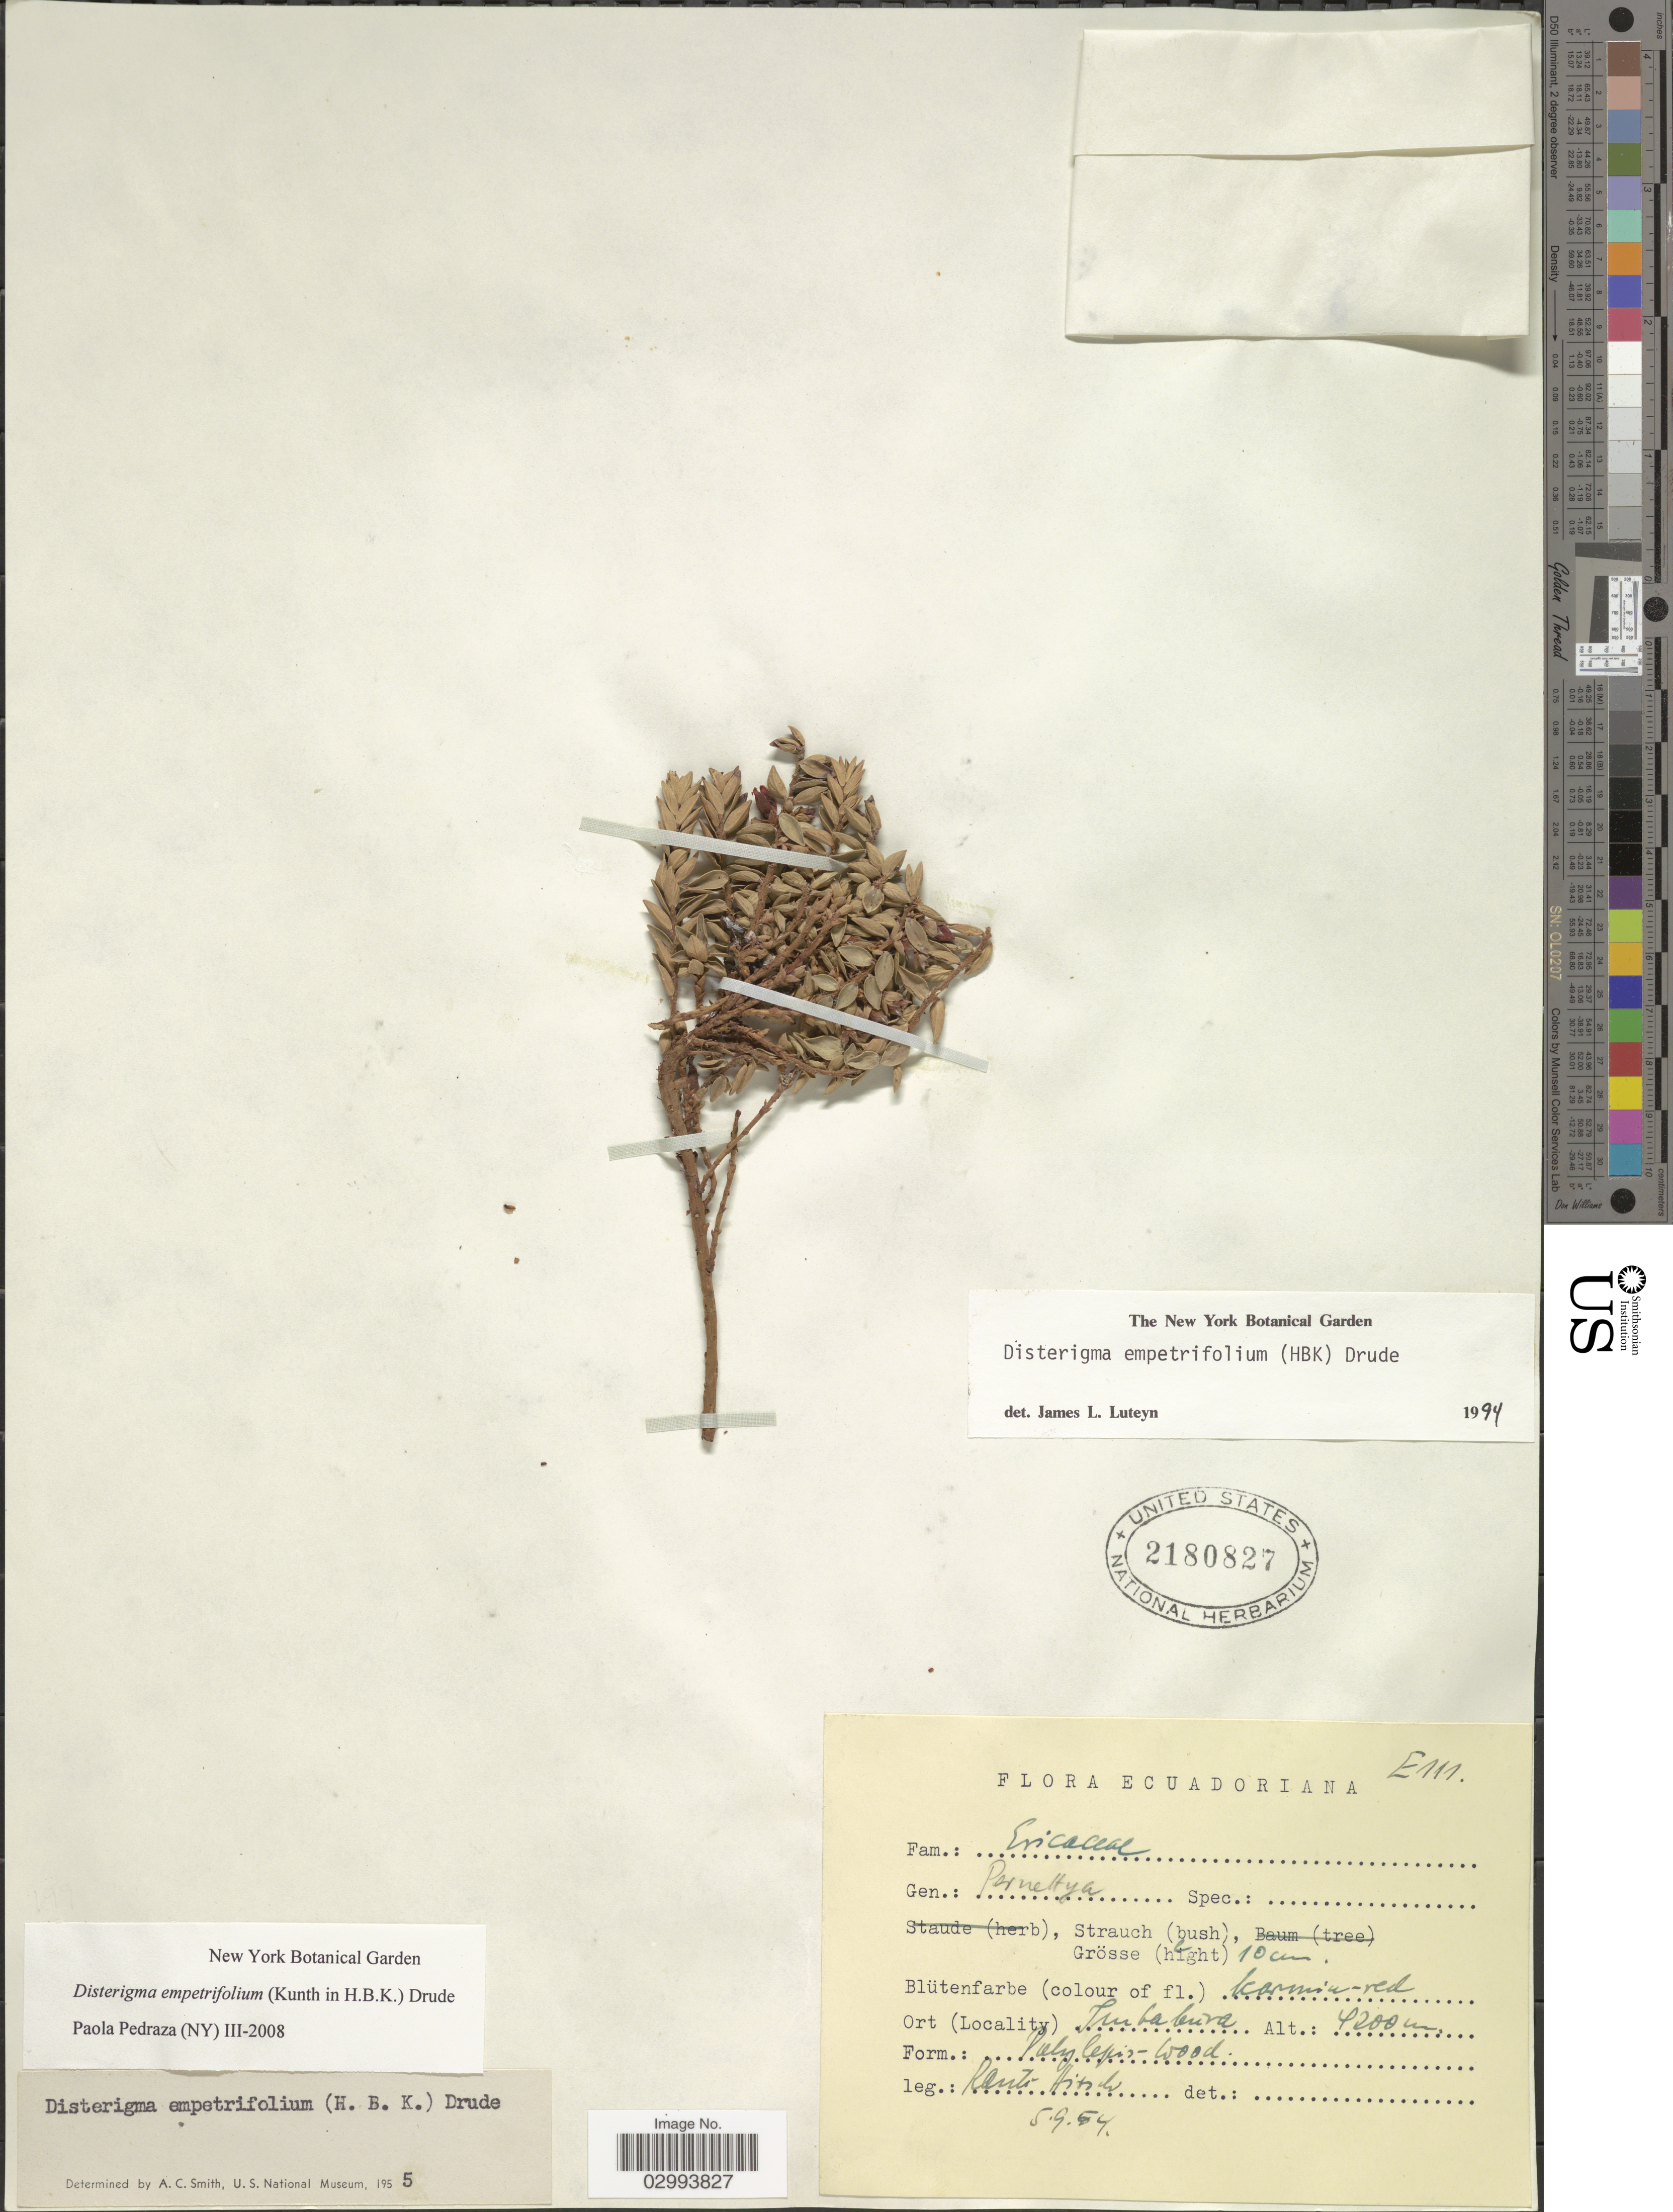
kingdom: Plantae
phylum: Tracheophyta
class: Magnoliopsida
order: Ericales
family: Ericaceae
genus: Disterigma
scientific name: Disterigma empetrifolium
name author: (Kunth) Drude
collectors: Hitsch (?) R.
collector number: E111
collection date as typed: Transcribed d/m/y: 5/9/54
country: Ecuador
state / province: Imbabura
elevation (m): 4200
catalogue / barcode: US 2180827